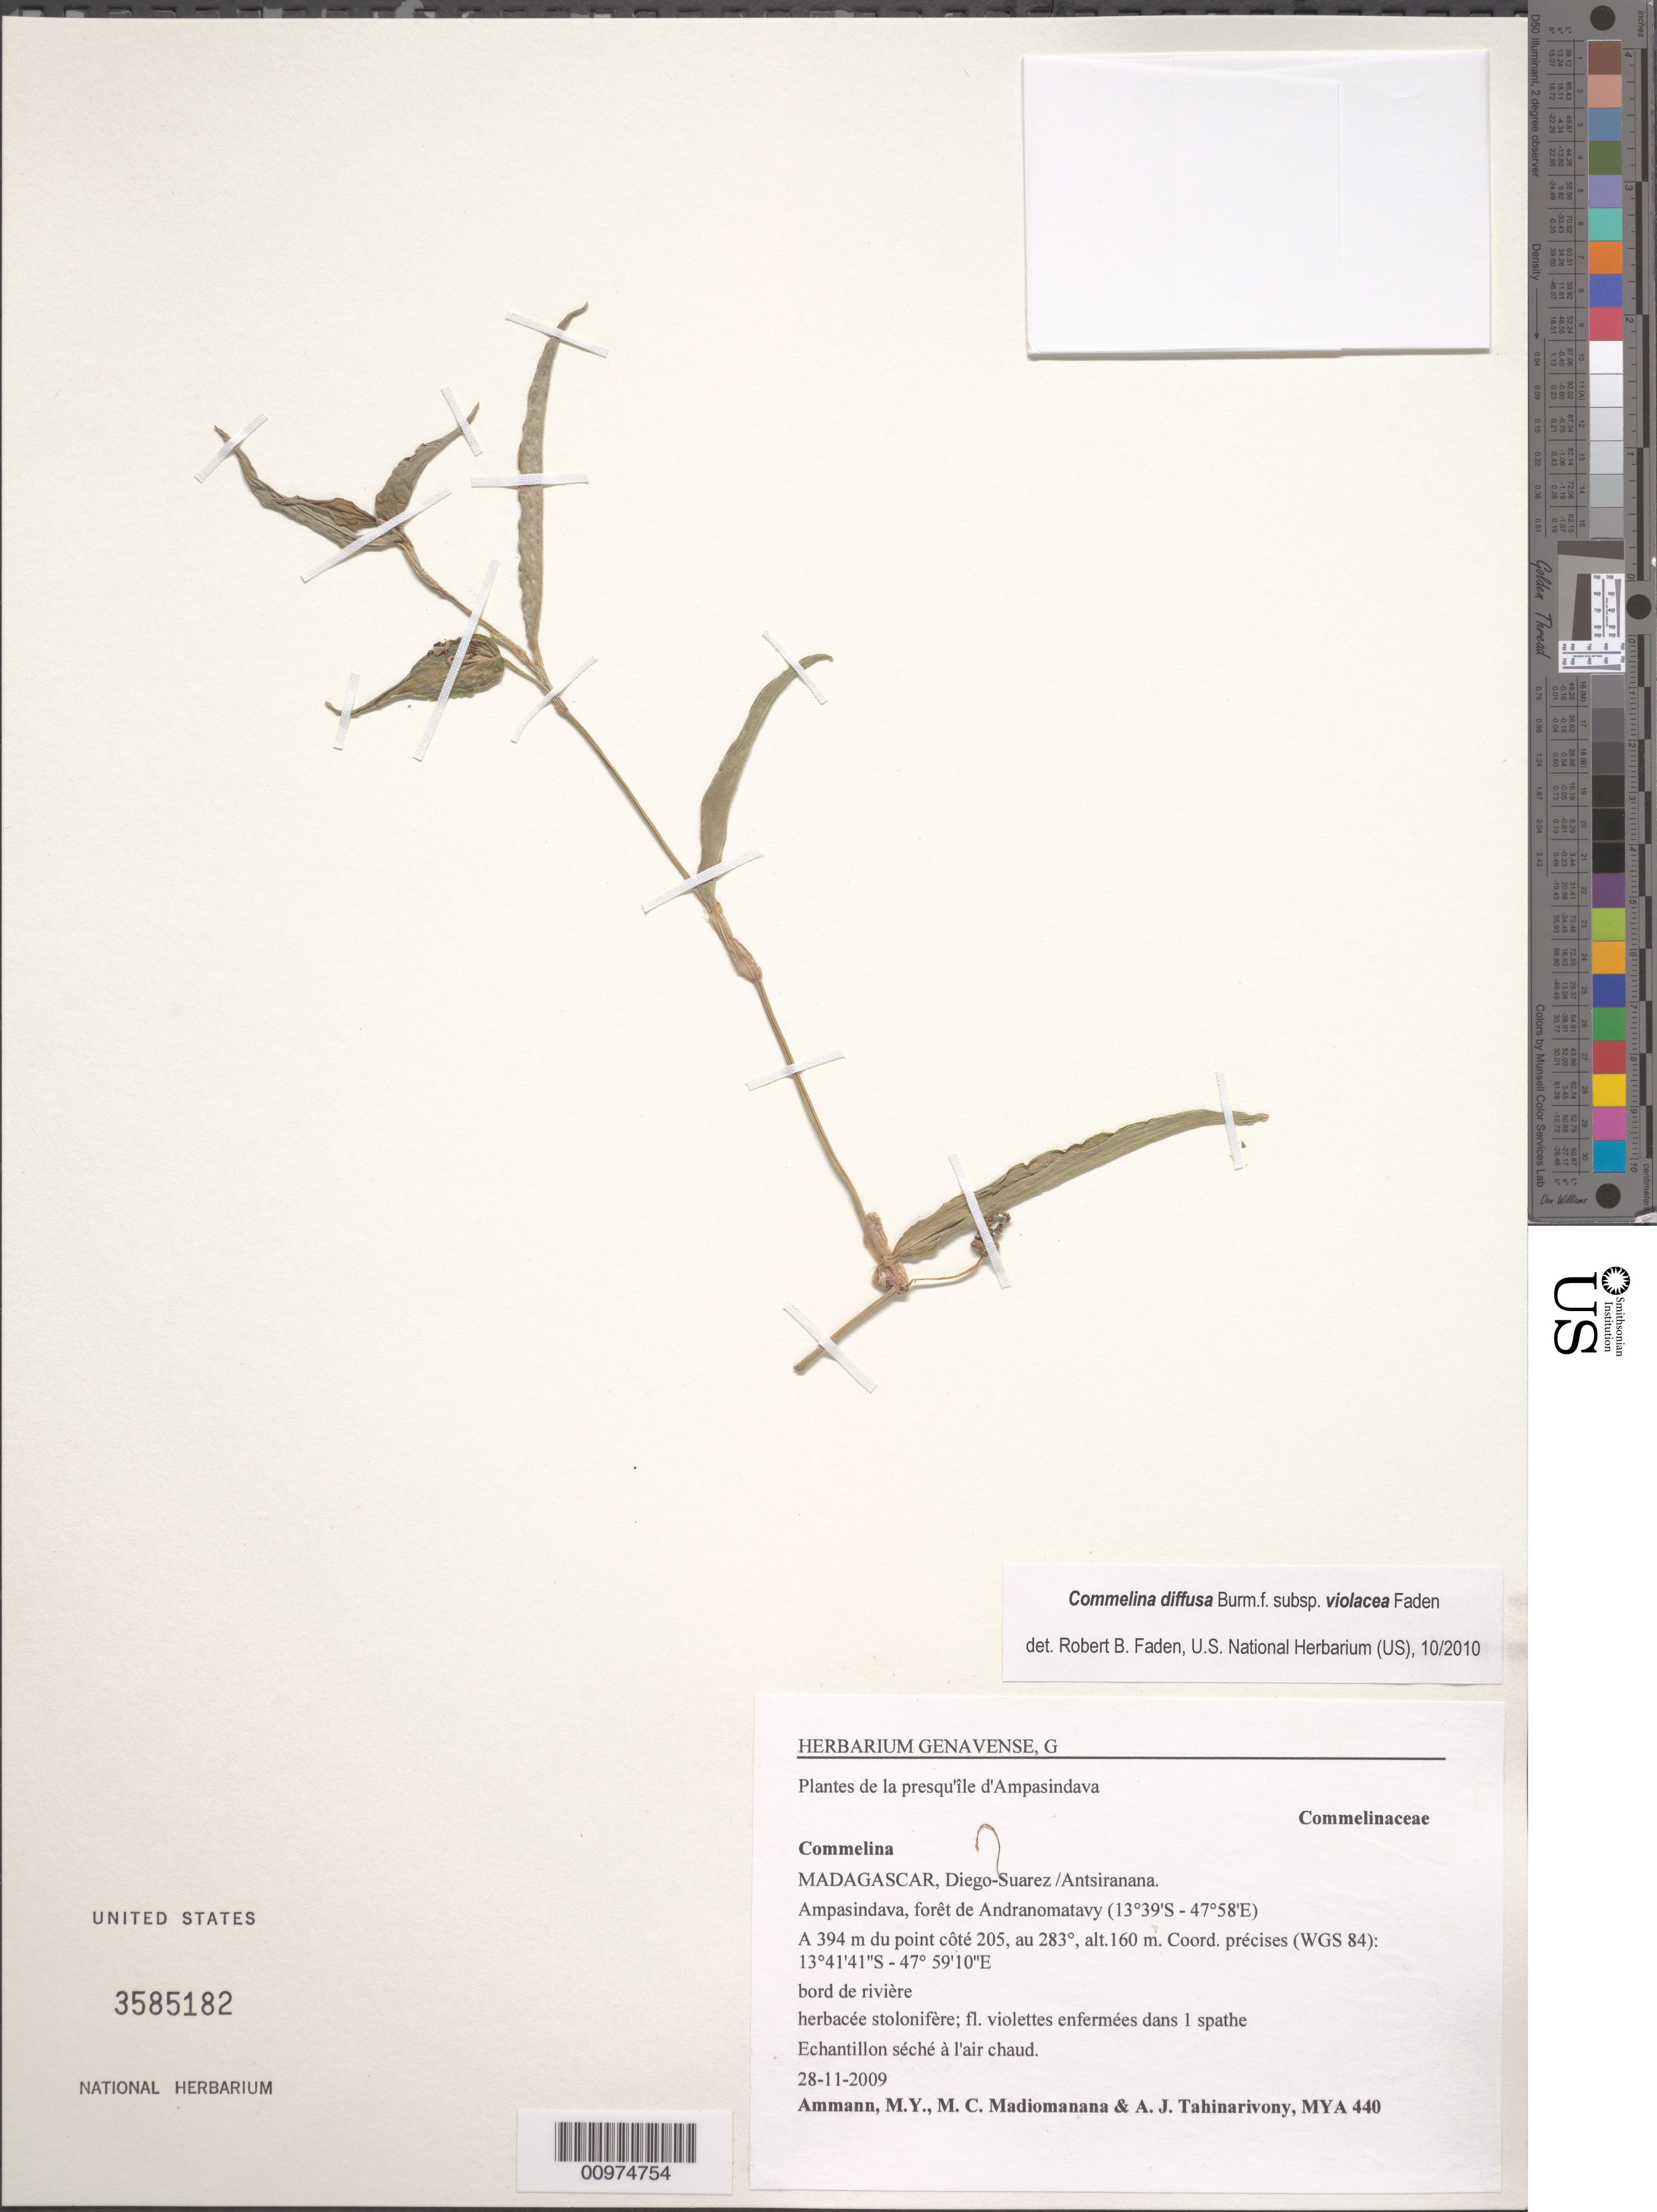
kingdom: Plantae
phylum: Tracheophyta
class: Liliopsida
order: Commelinales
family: Commelinaceae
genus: Commelina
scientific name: Commelina diffusa subsp. violacea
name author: Faden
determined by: Faden, Robert B., (US), Smithsonian Institution - National Museum of Natural History (UNITED STATES)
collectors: M. Ammann et al.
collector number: MYA 440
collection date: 2009-11-28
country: Madagascar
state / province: Diana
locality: Ampasindava, forêt de Andranomatavy (13°39'S - 47°58'E)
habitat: bord de rivière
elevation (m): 160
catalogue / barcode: US 3585182